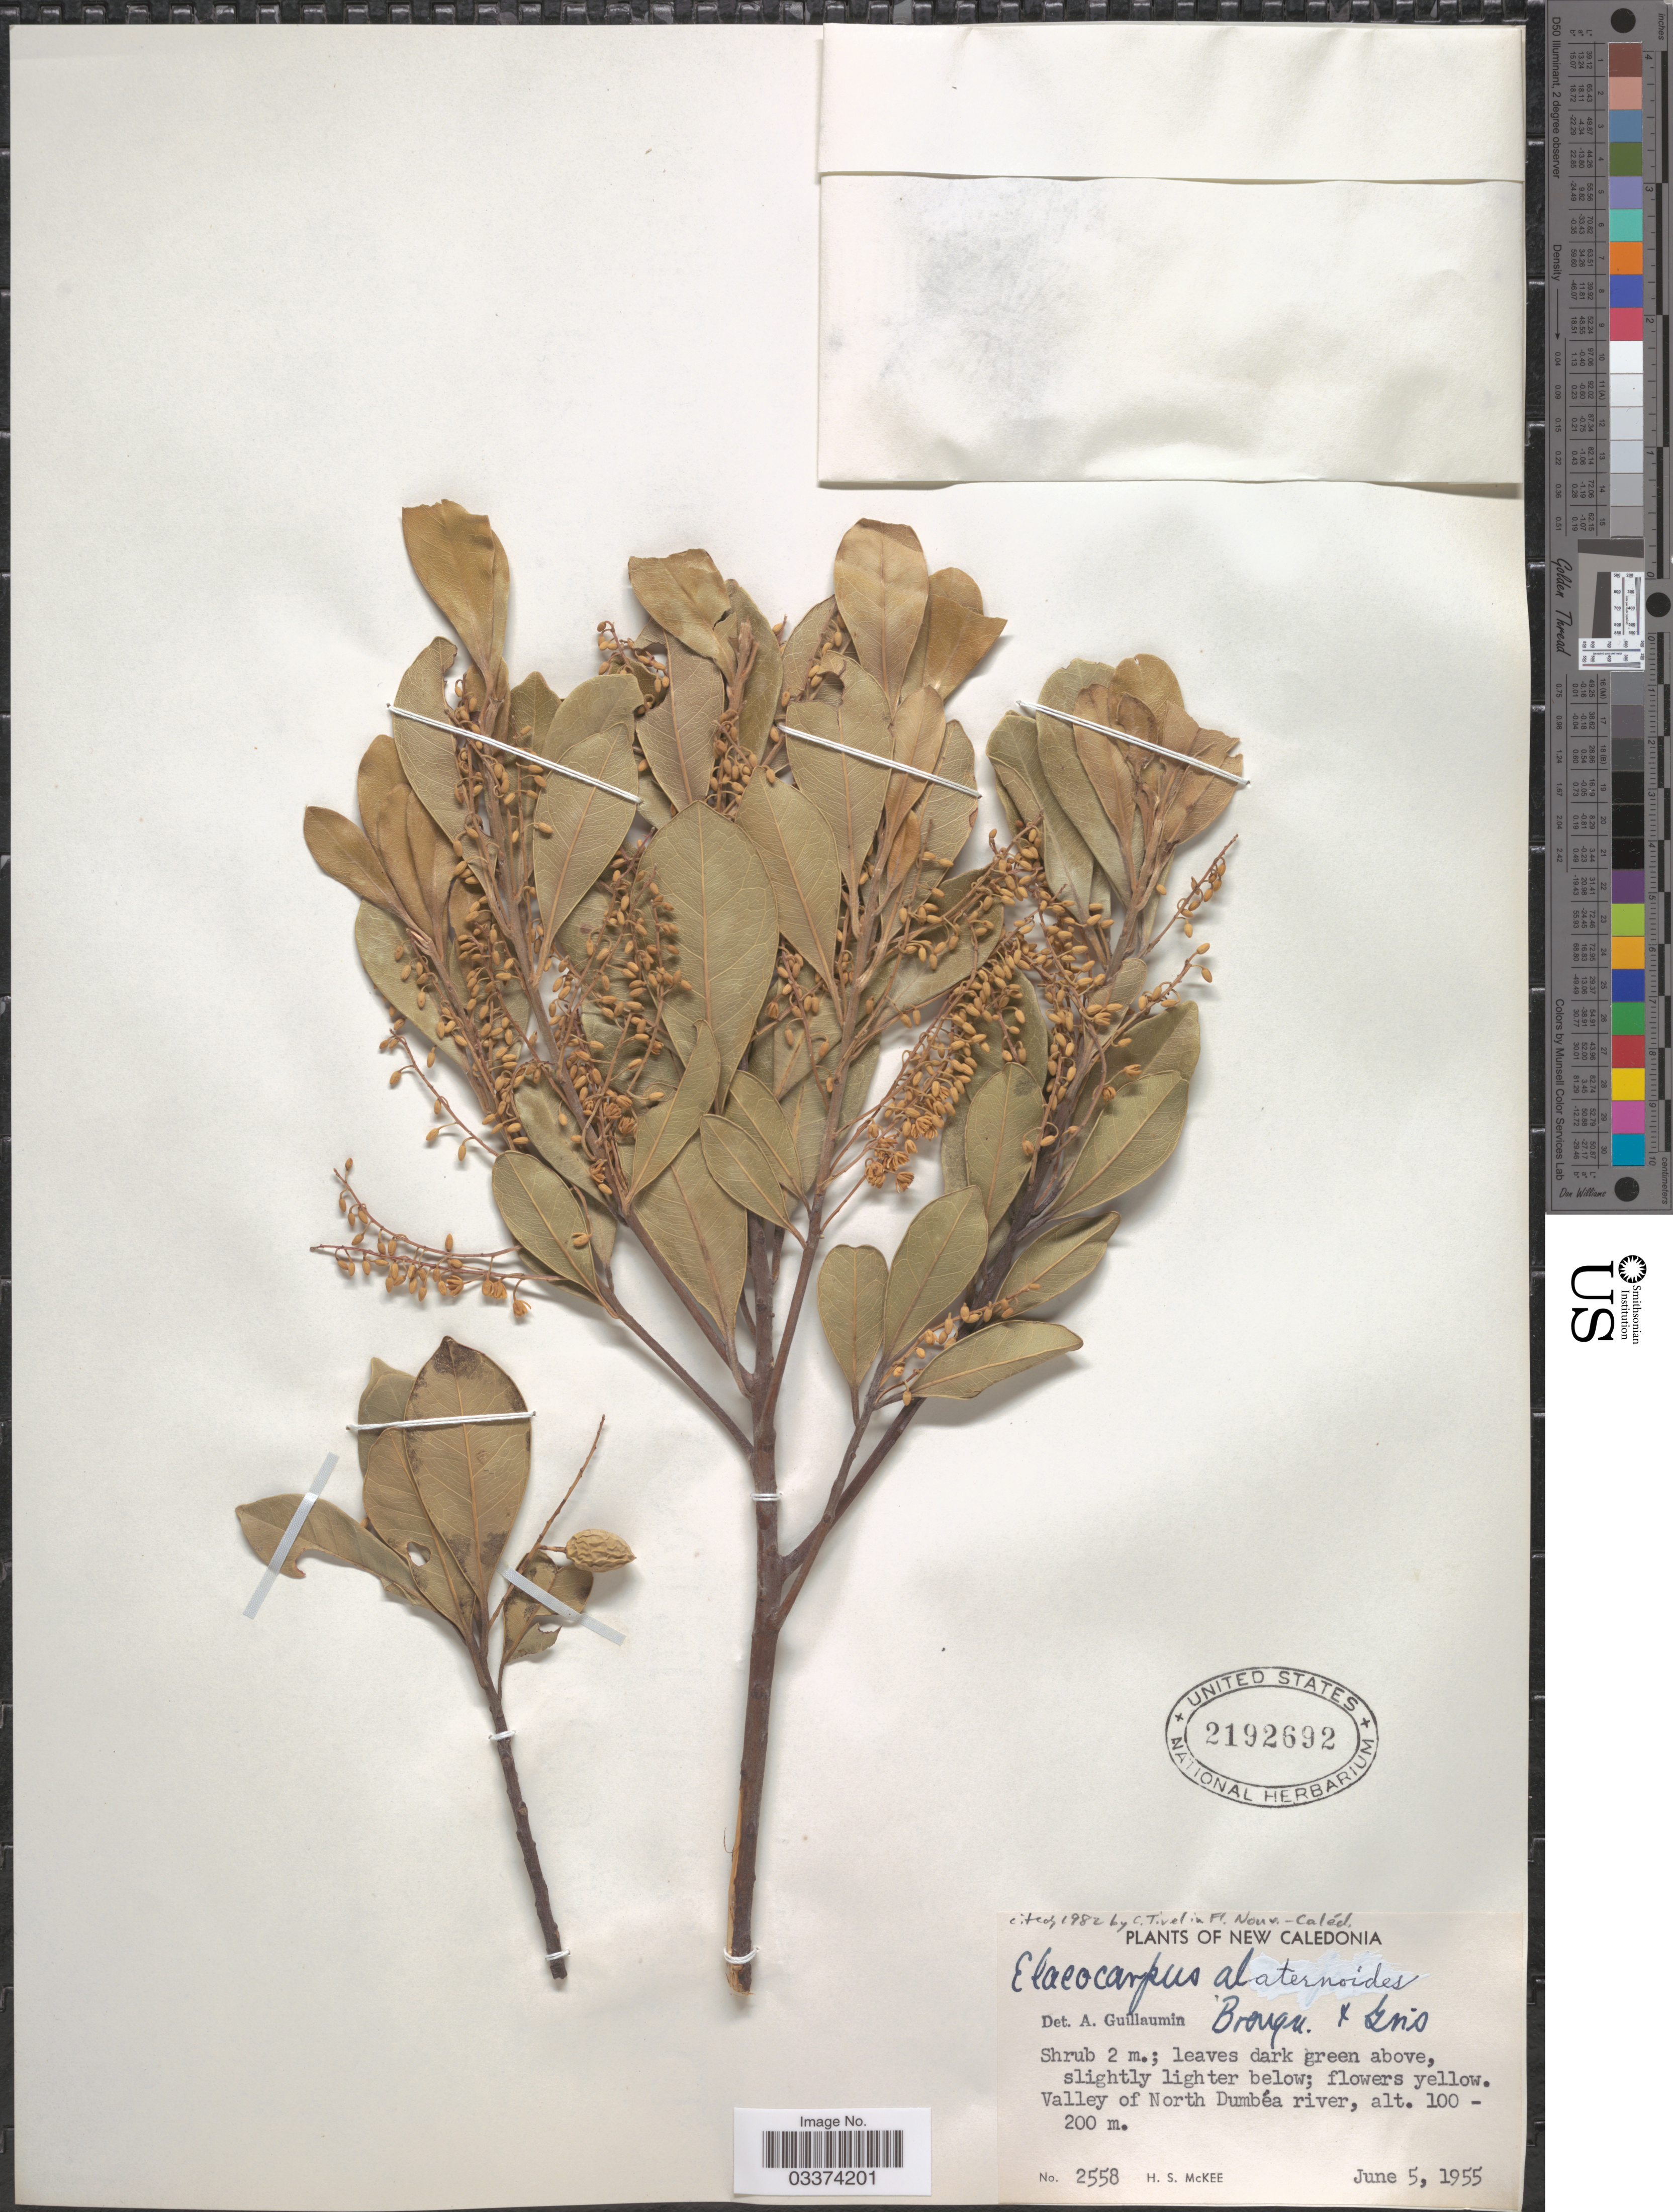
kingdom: Plantae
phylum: Tracheophyta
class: Magnoliopsida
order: Oxalidales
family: Elaeocarpaceae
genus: Elaeocarpus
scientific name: Elaeocarpus alaternoides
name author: Brongn. & Gris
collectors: H. S. McKee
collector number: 2558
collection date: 1955-06-05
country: New Caledonia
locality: Valley of North Dumbéa river.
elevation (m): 100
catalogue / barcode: US 2192692